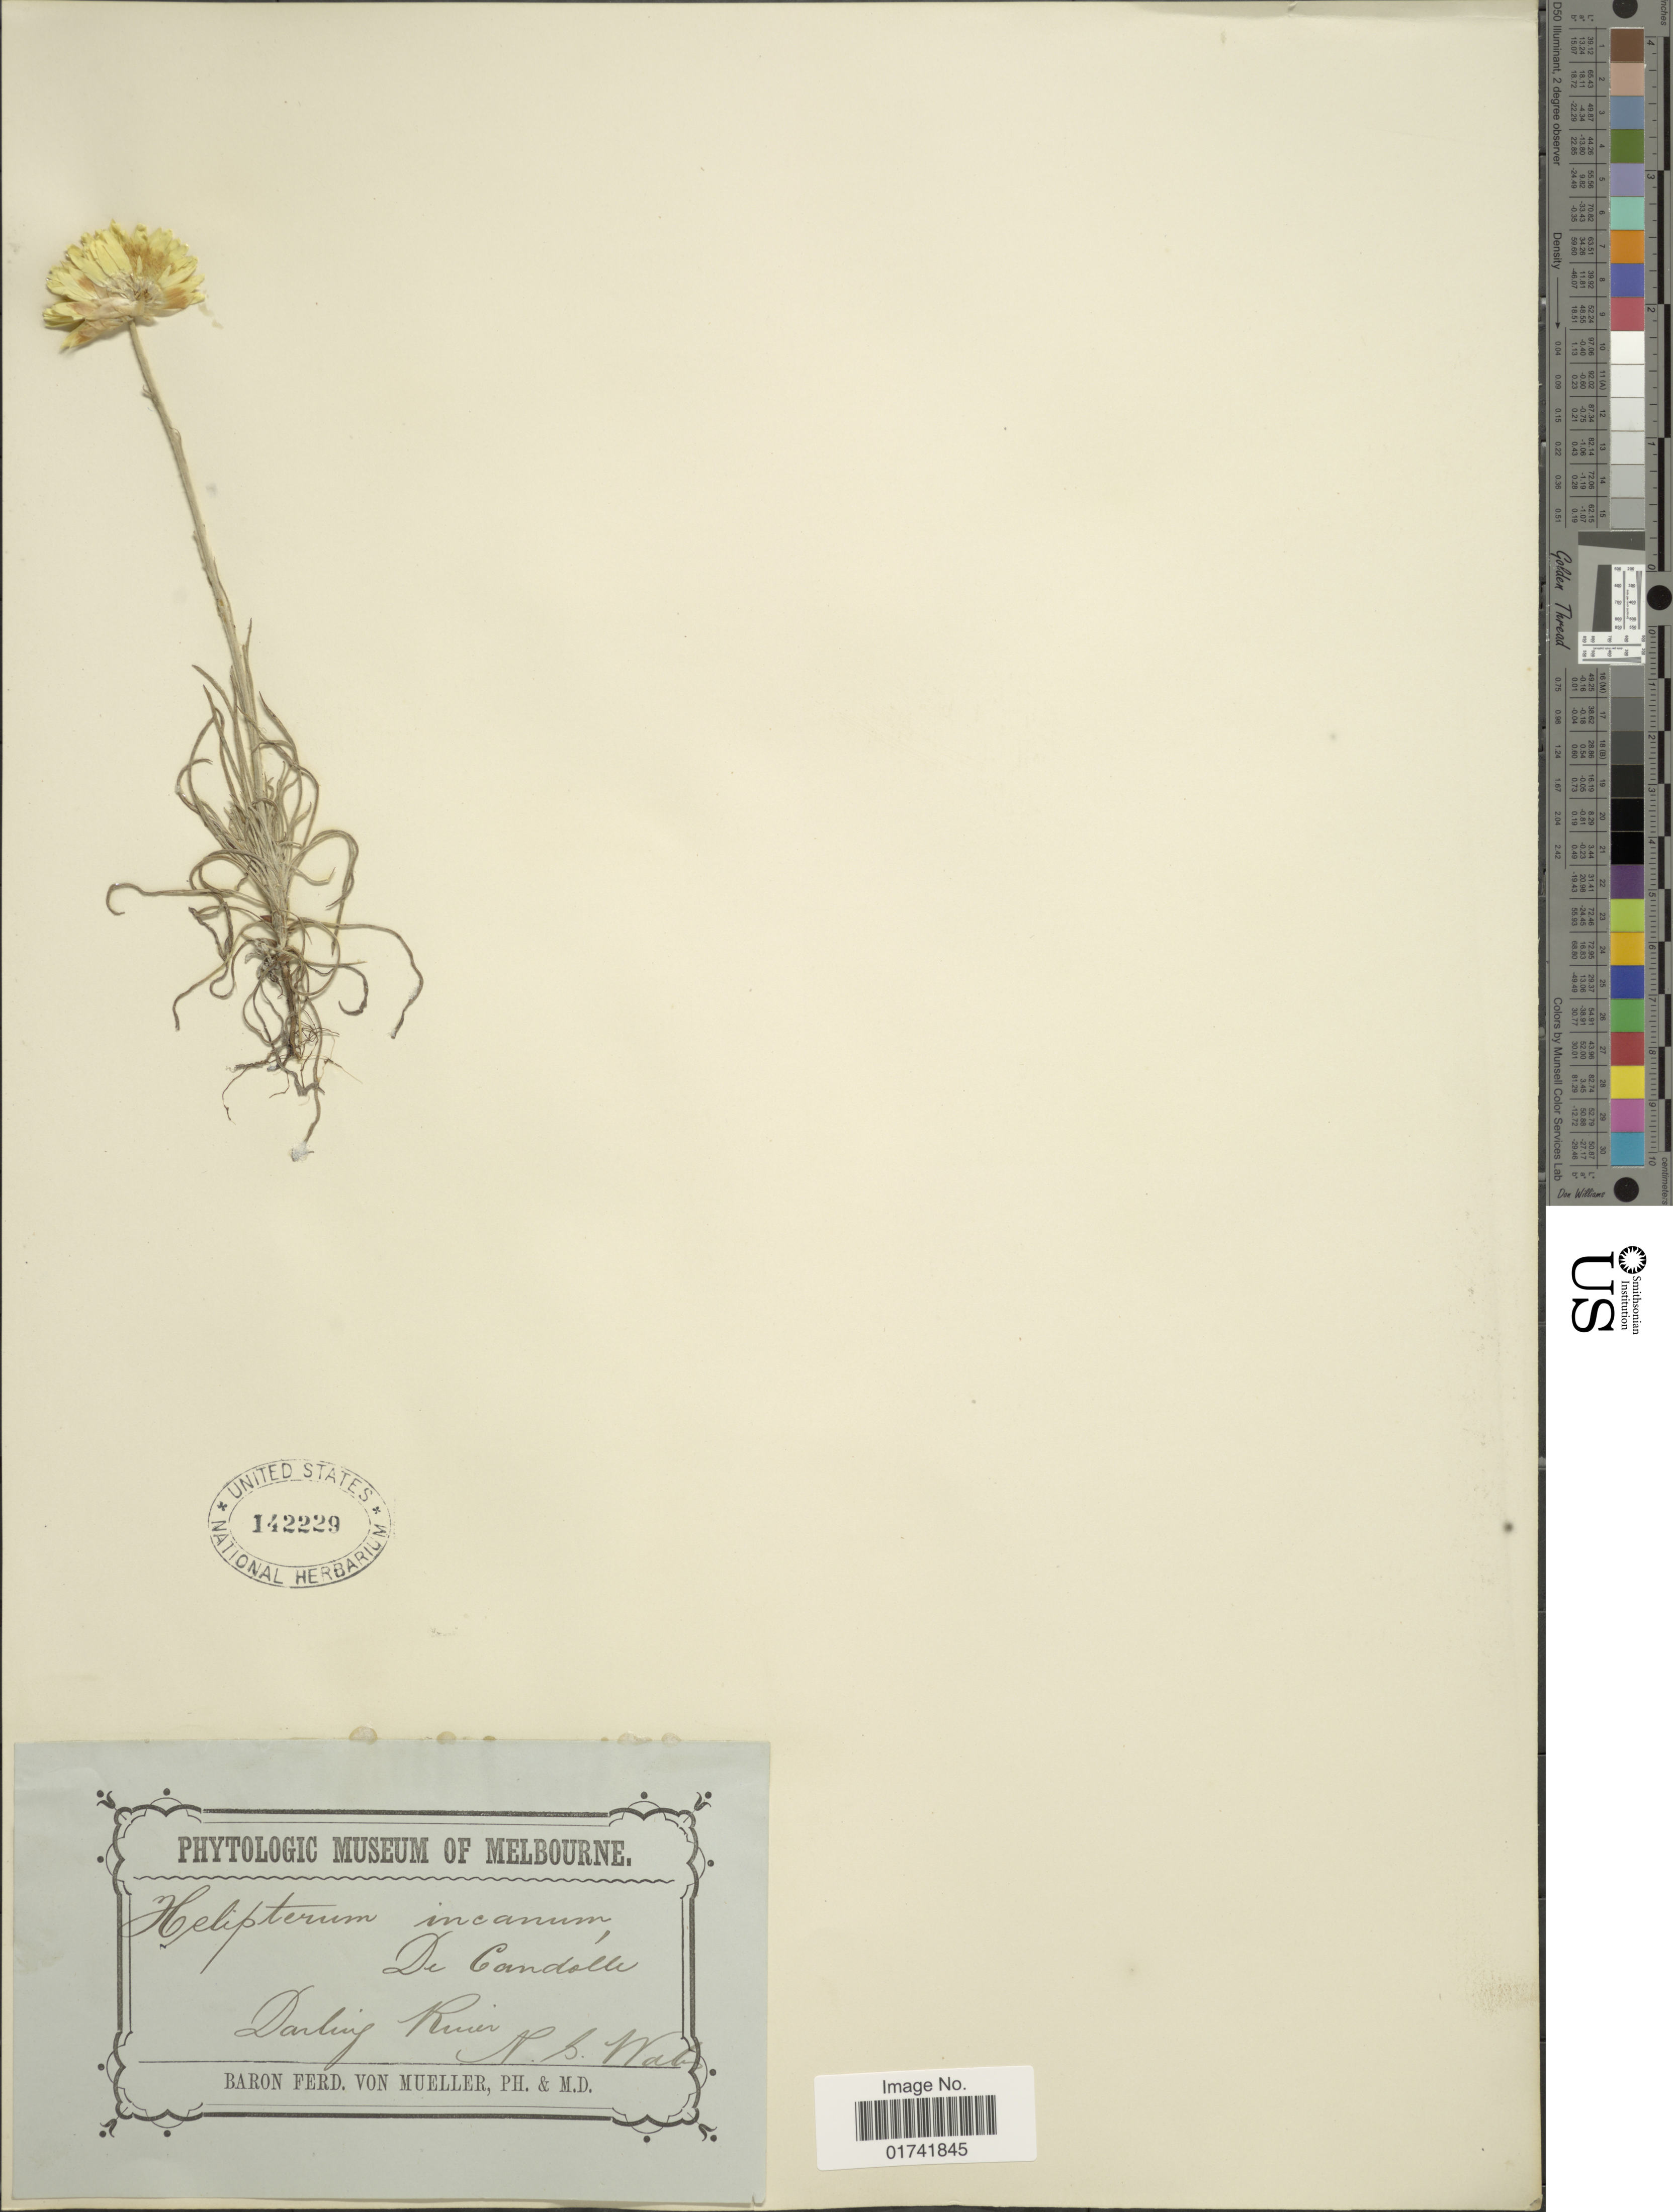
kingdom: Plantae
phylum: Tracheophyta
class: Magnoliopsida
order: Asterales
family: Asteraceae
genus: Helipterum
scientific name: Helipterum incanum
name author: DC.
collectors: F. von Mueller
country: Australia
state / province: New South Wales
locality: Darling River.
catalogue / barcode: US 142229